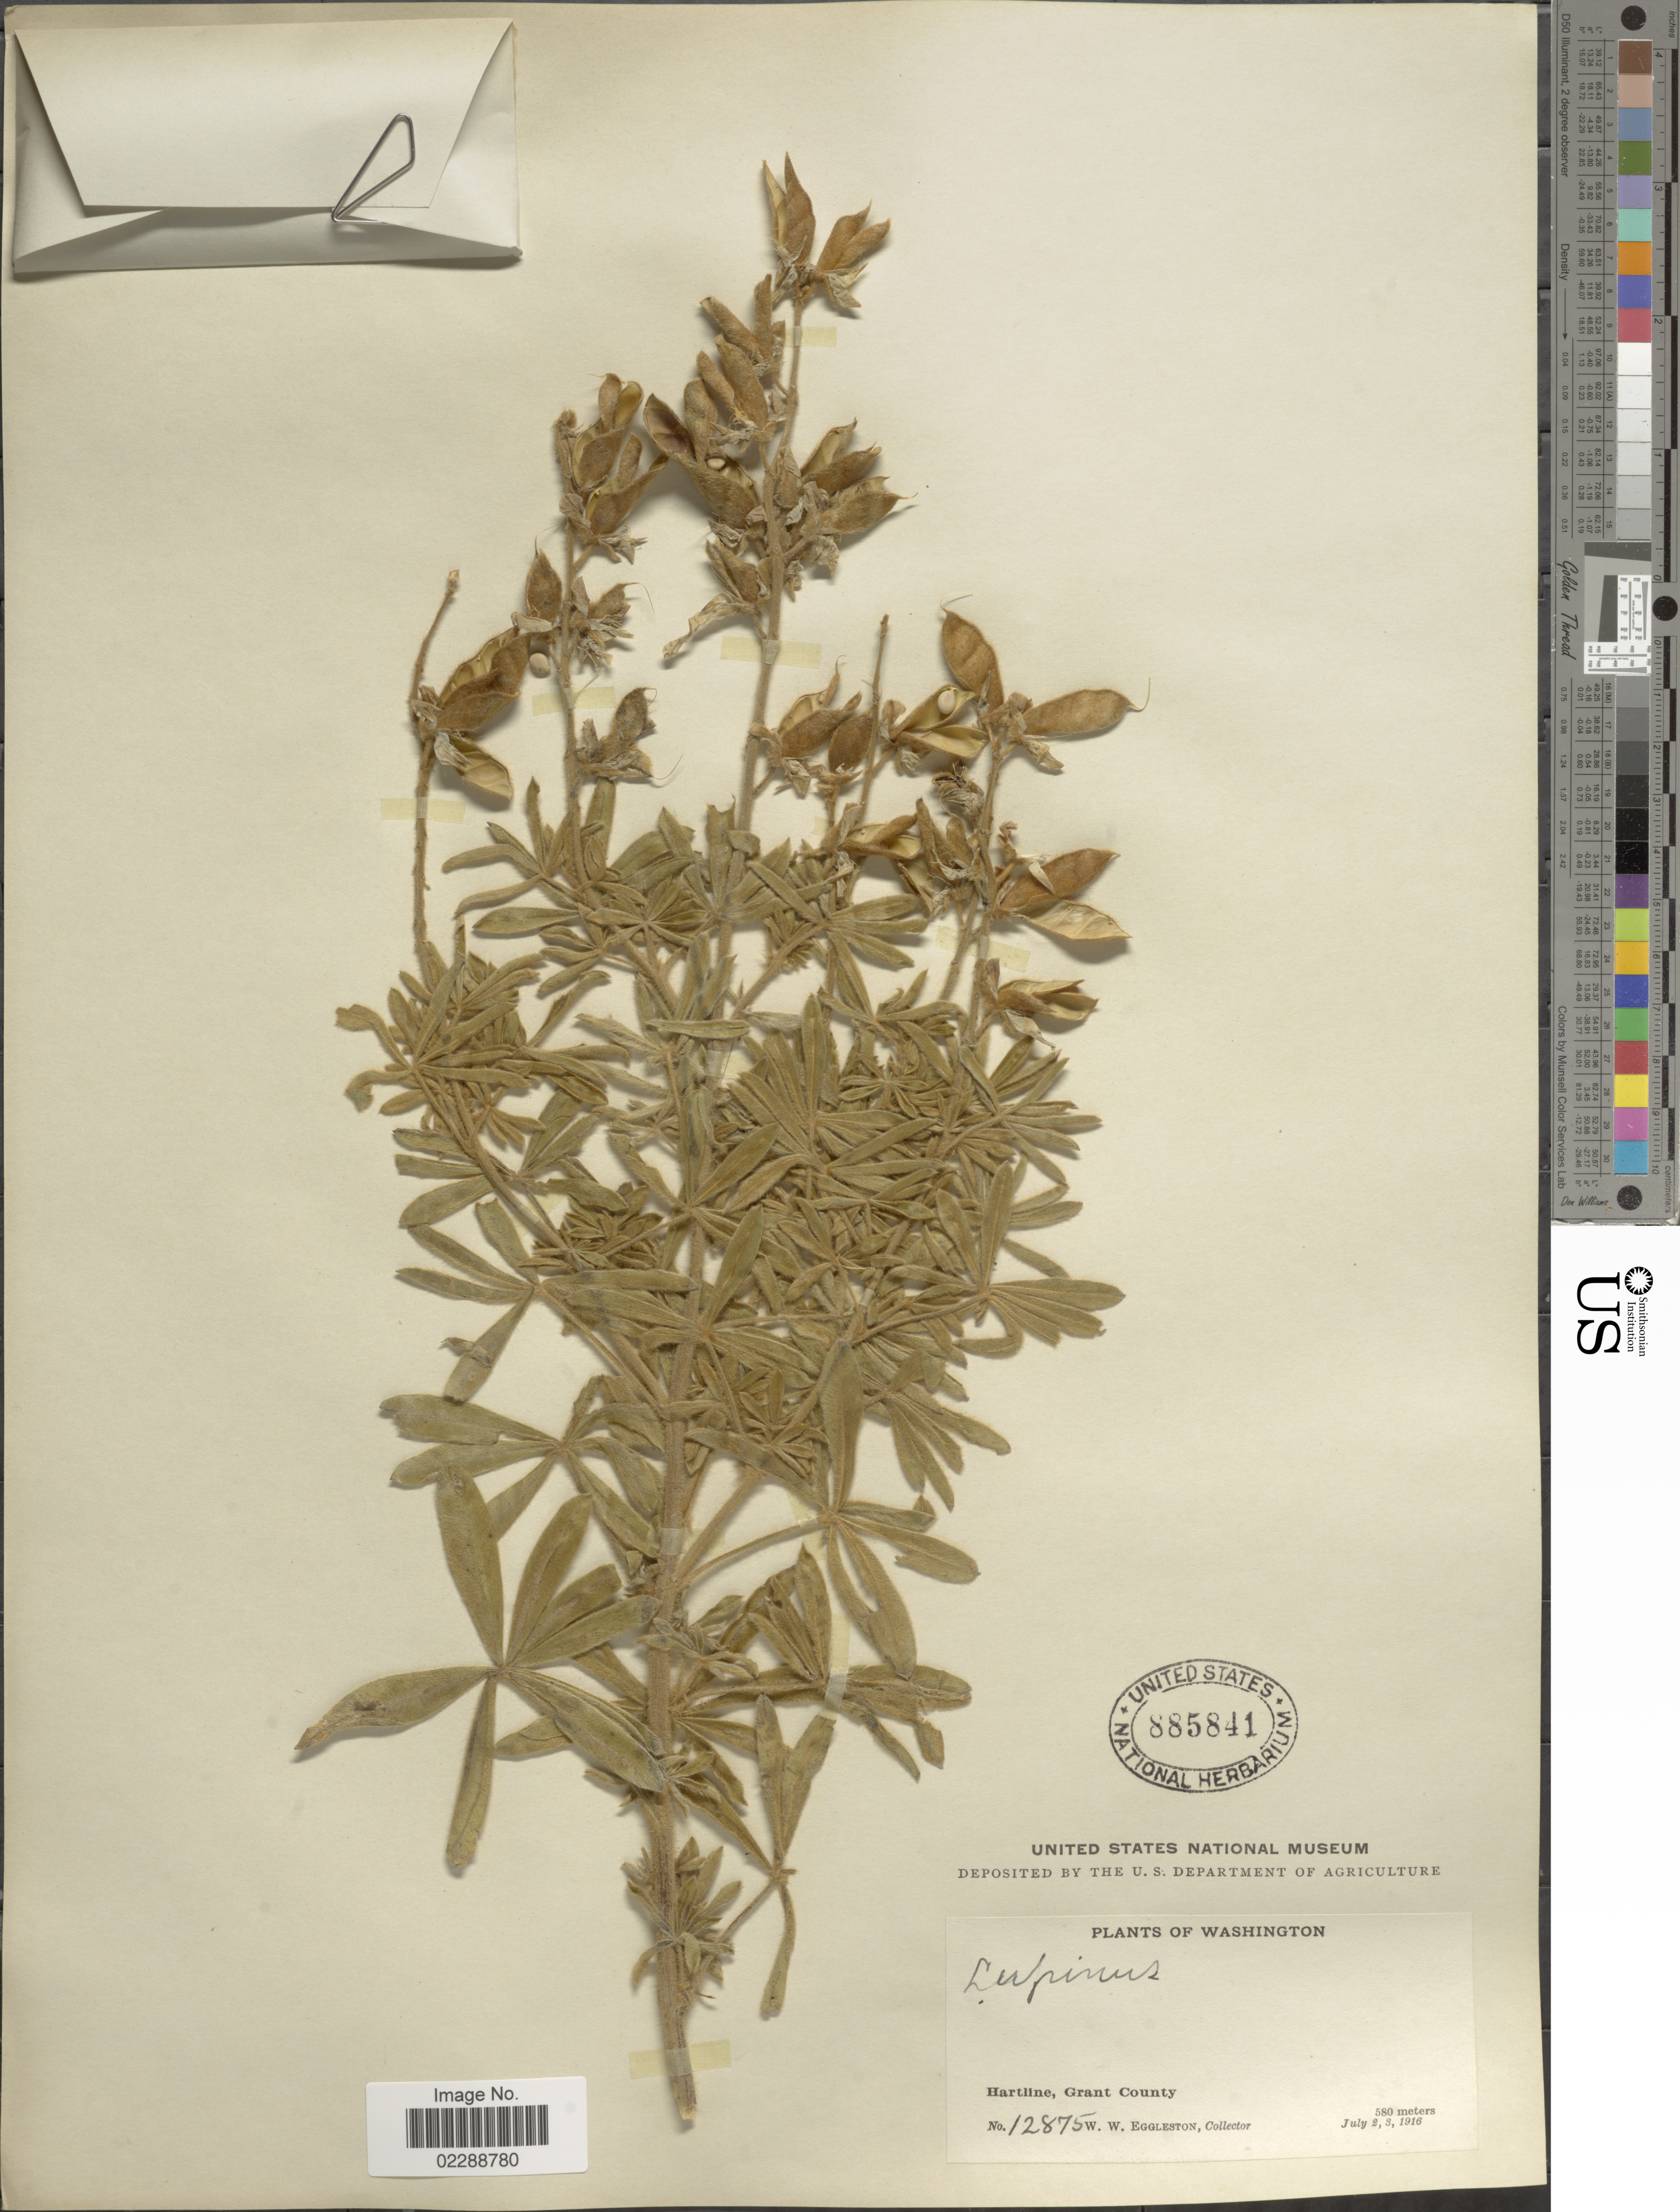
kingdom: Plantae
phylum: Tracheophyta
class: Magnoliopsida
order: Fabales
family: Fabaceae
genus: Lupinus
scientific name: Lupinus sp.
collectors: W. W. Eggleston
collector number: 12875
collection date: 1916-07-02/1916-07-03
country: United States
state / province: Washington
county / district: Grant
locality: Hartline, Grant County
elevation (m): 580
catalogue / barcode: US 885841